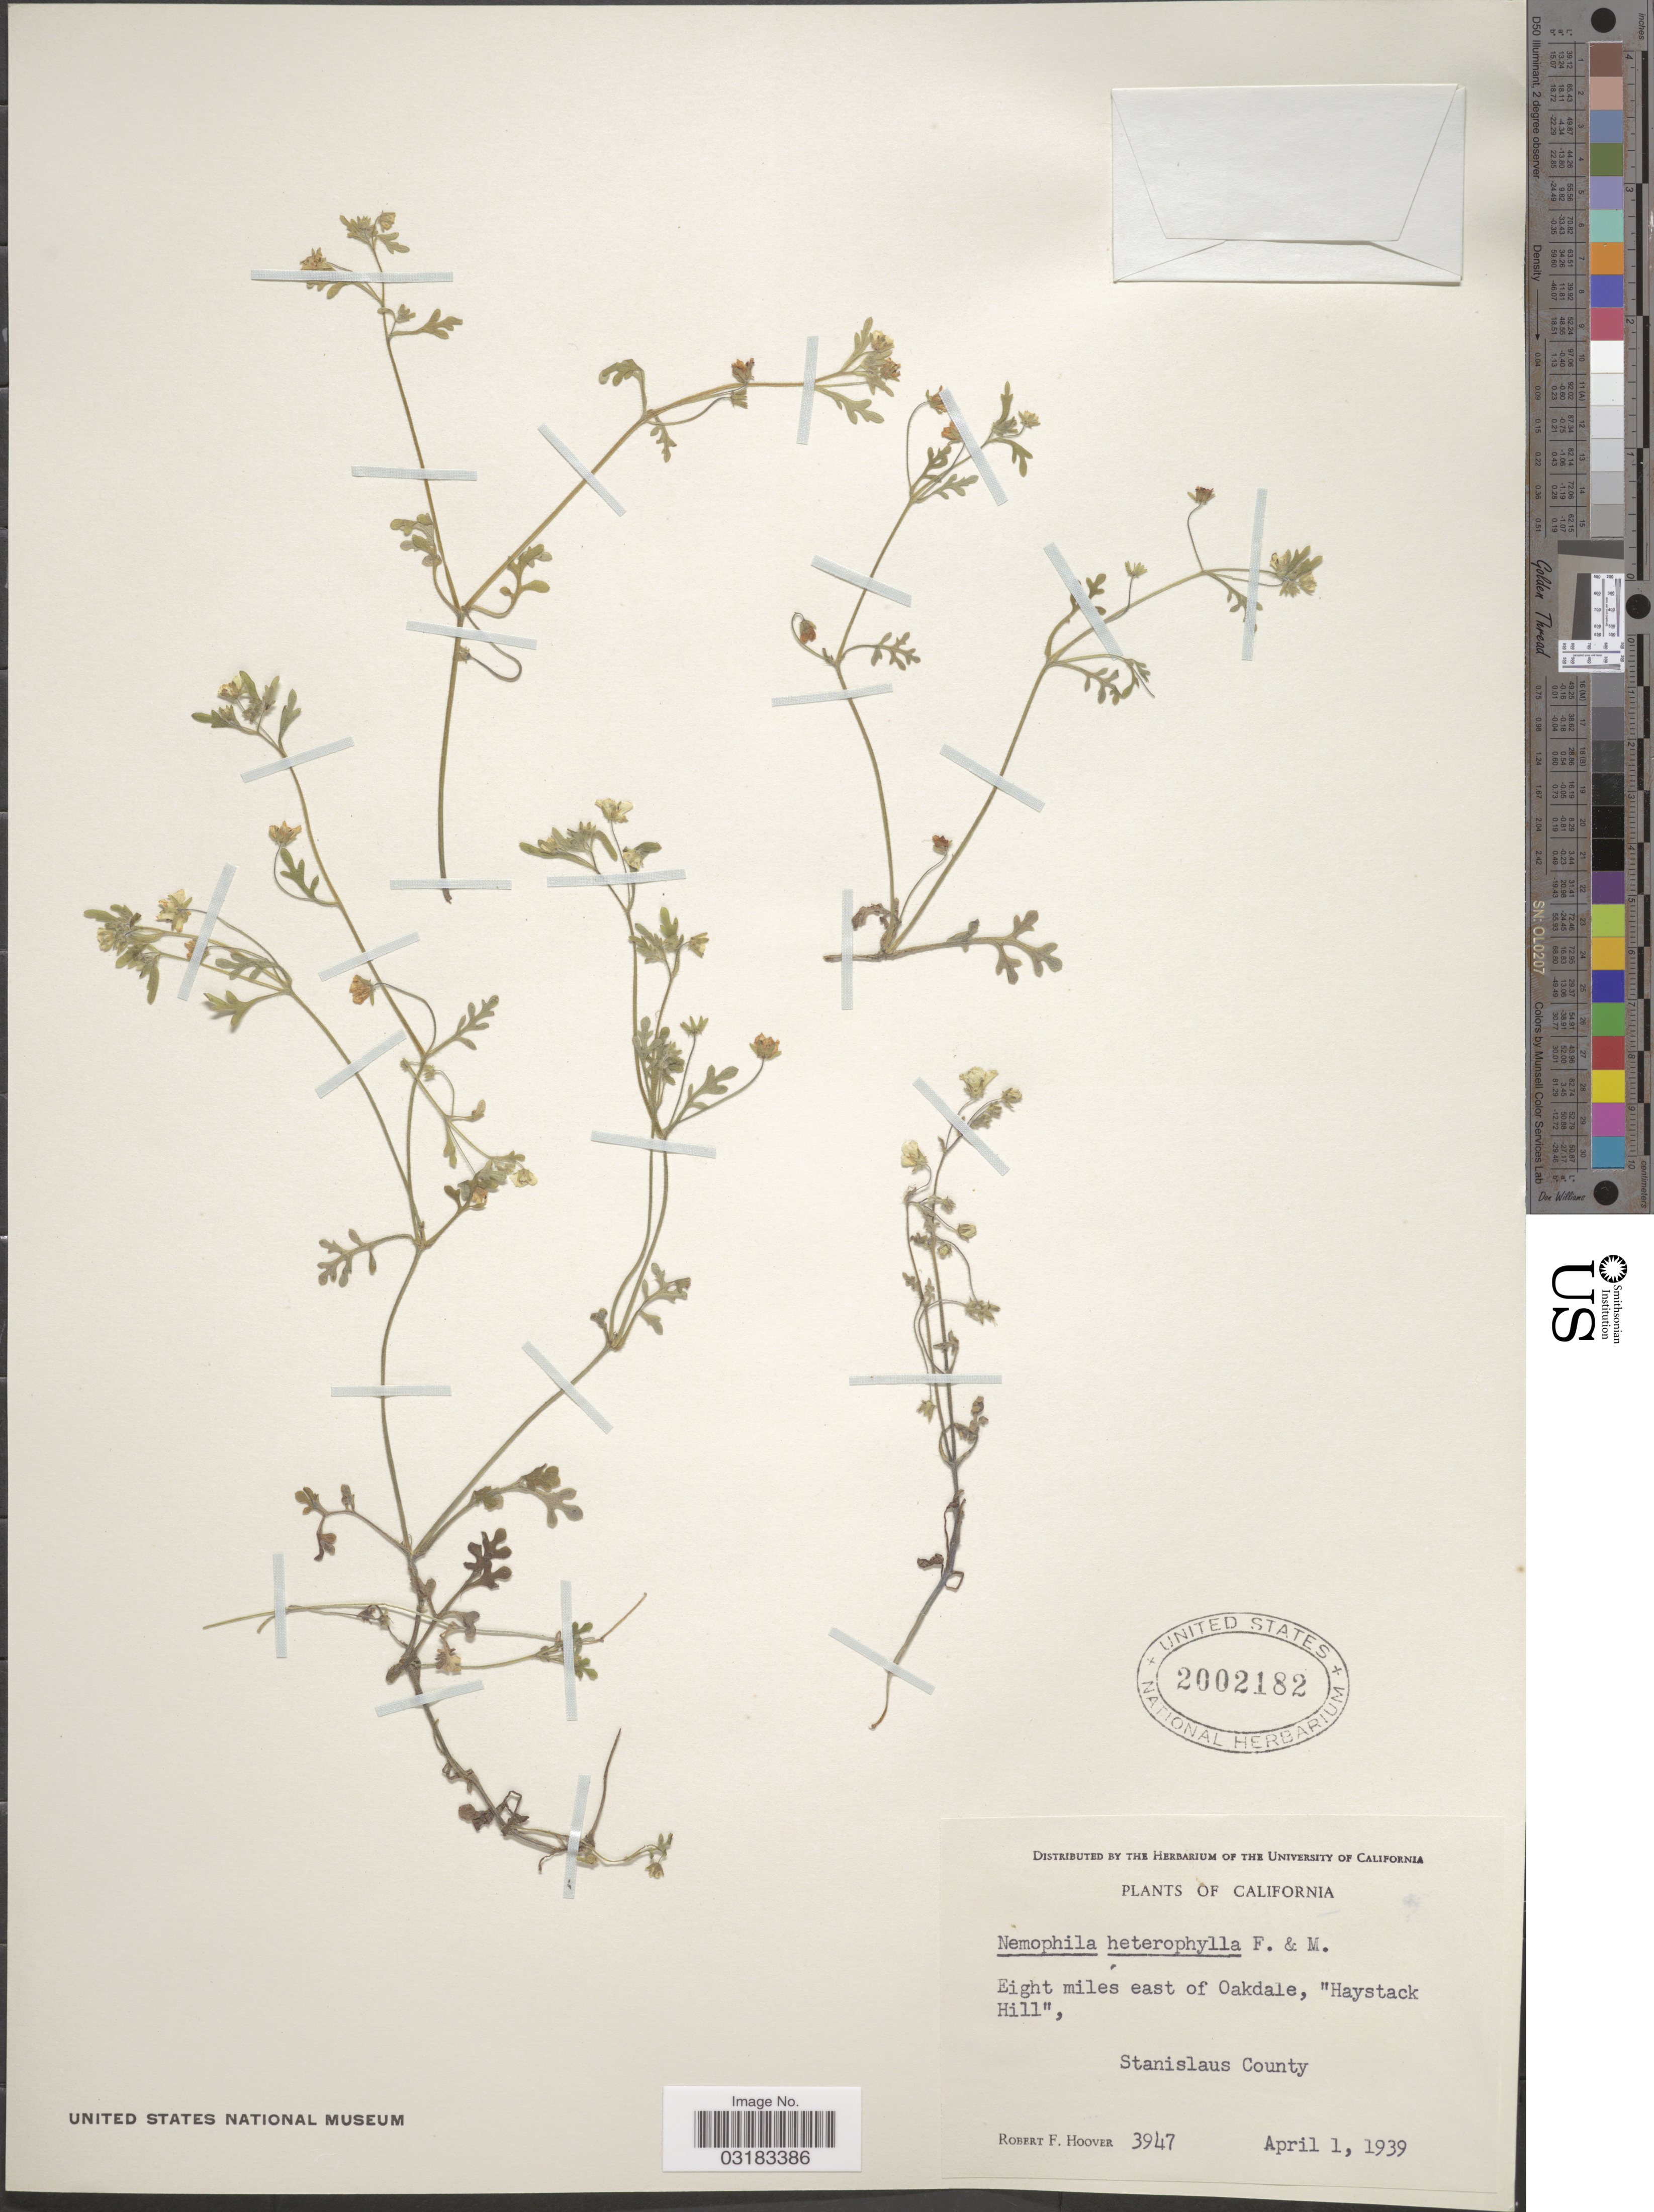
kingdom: Plantae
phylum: Tracheophyta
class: Magnoliopsida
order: Boraginales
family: Hydrophyllaceae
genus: Nemophila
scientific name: Nemophila heterophylla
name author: Fisch. & C.A. Mey.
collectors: R. F. Hoover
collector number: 3947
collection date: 1939-04-01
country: United States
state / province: California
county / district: Stanislaus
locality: Eight miles east of Oakdale, "Haystrack Hill", Stanislaus County.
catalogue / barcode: US 2002182